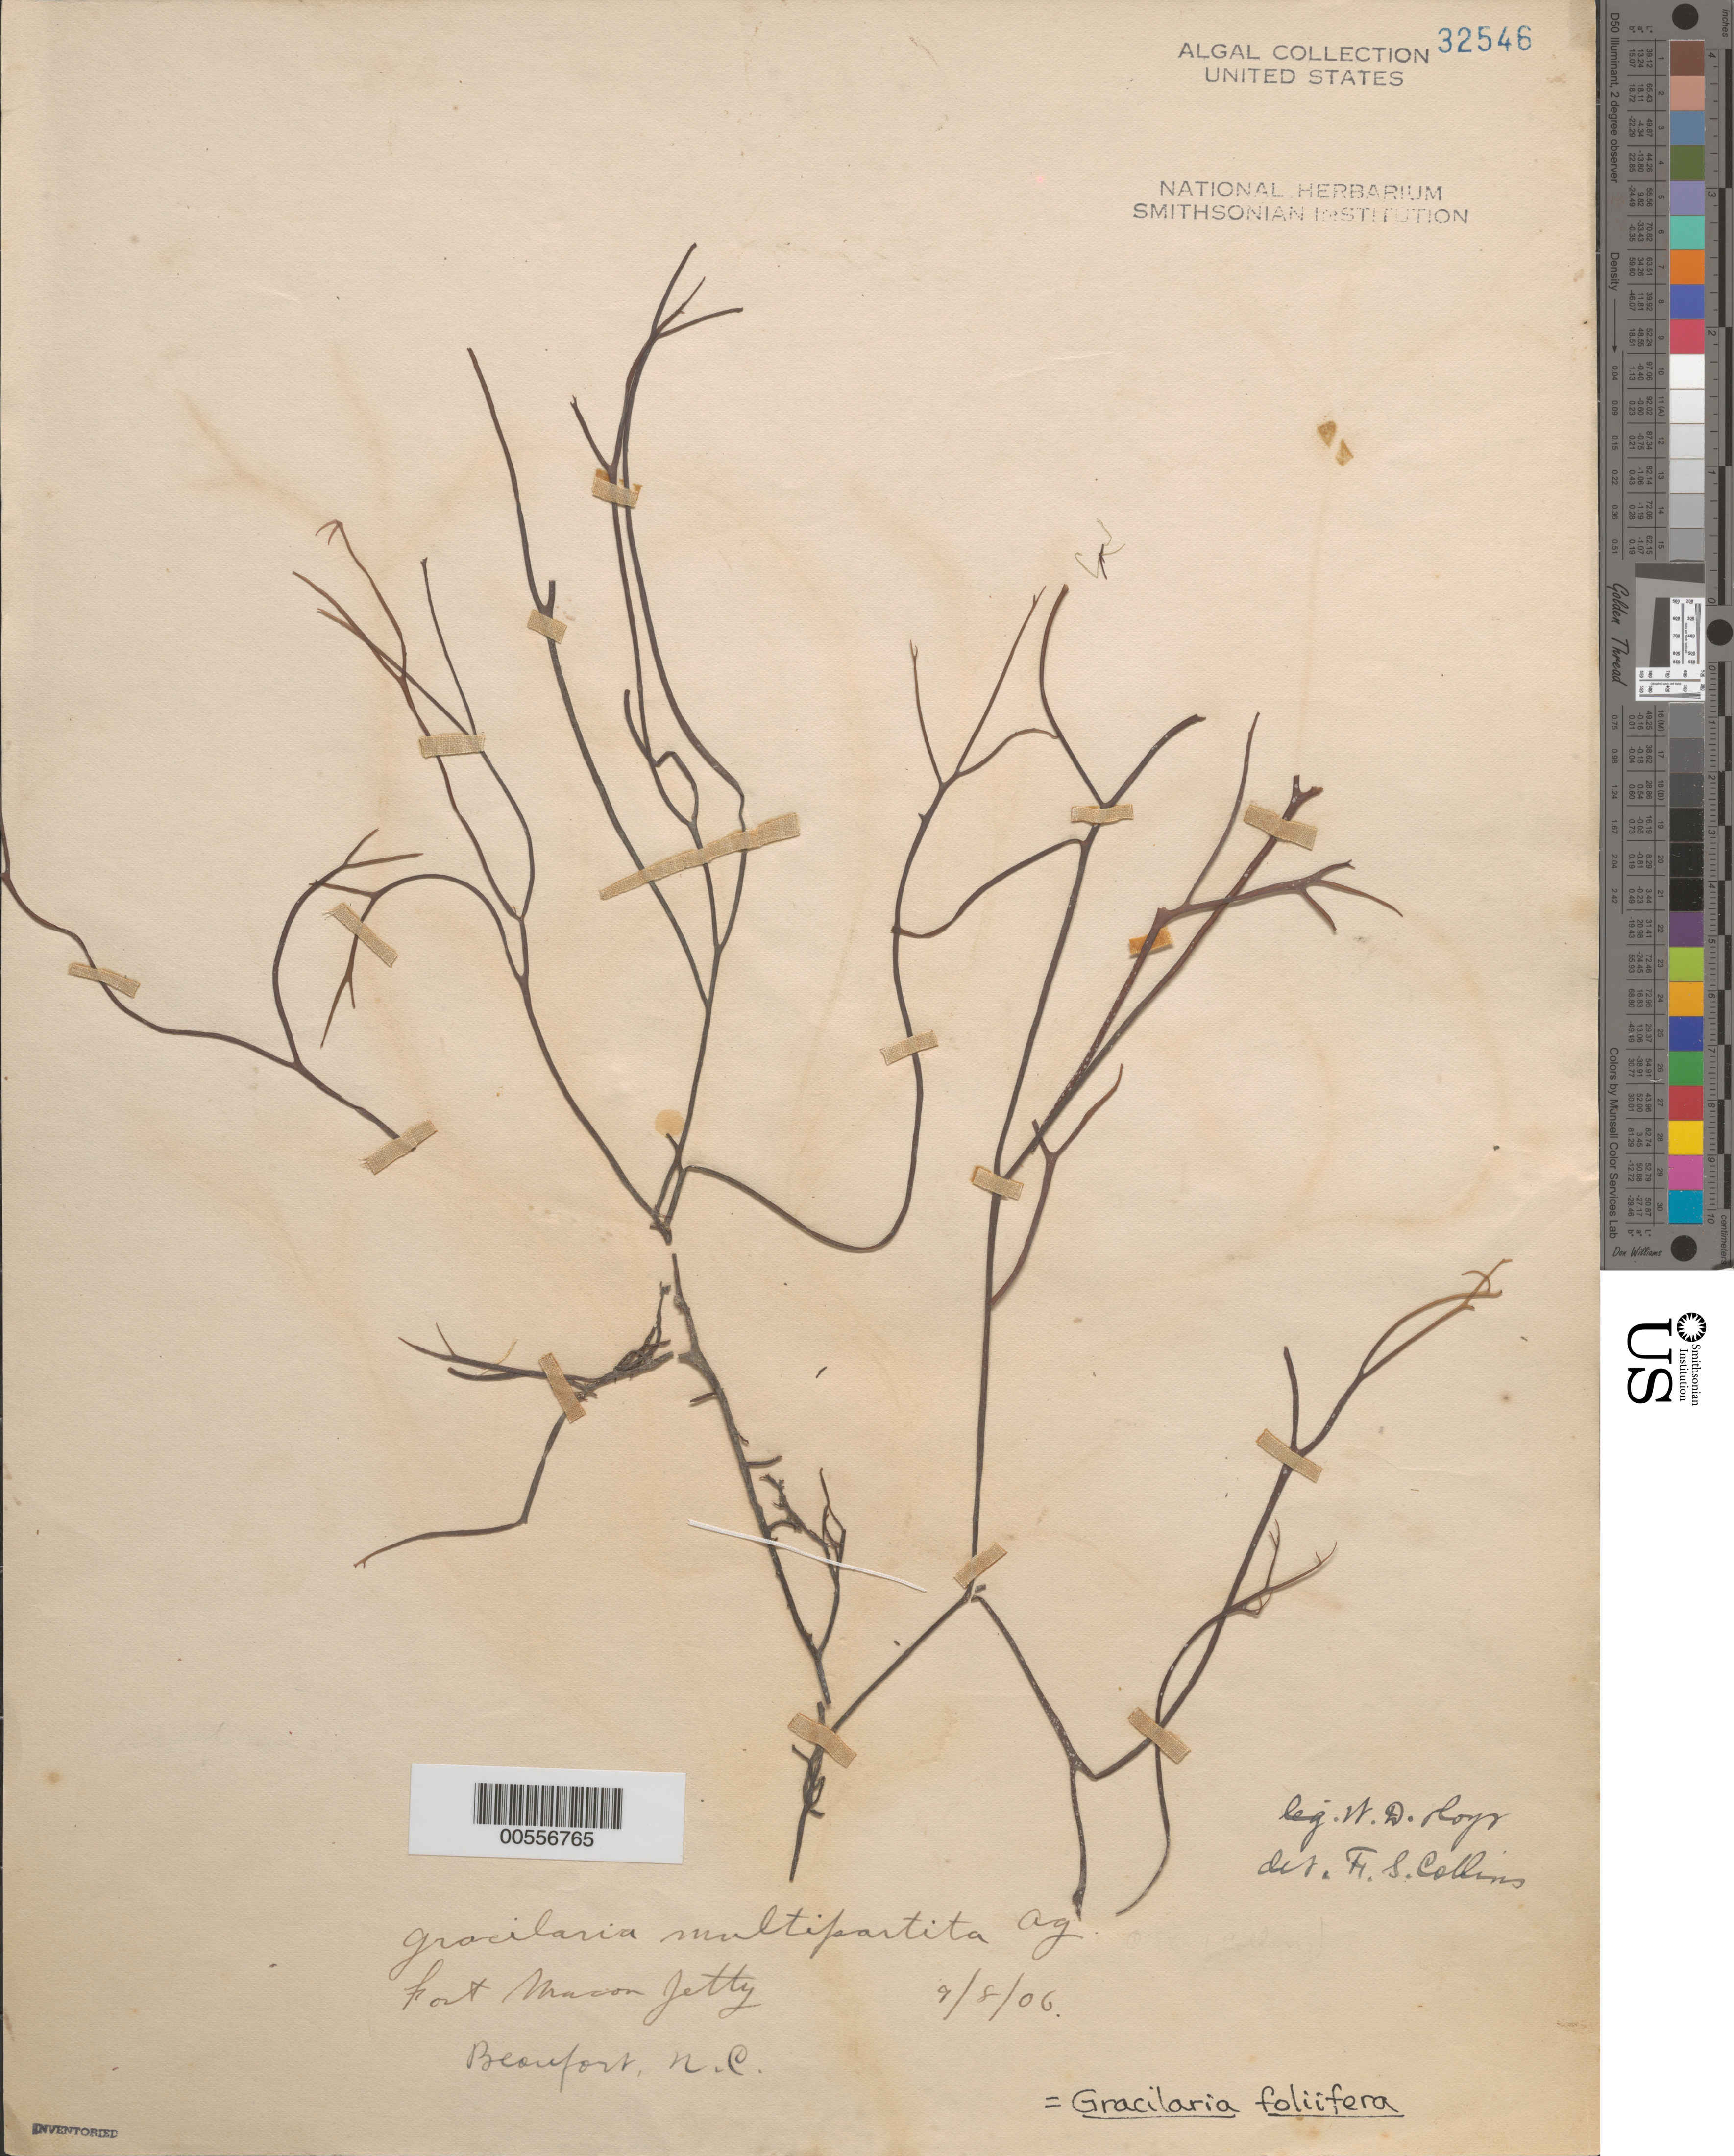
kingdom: Plantae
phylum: Rhodophyta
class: Florideophyceae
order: Gracilariales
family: Gracilariaceae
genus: Gracilaria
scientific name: Gracilaria foliifera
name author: (Forssk.) Børgesen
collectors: W. D. Hoyt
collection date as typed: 08 Sep 1906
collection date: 1906-09-08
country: United States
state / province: North Carolina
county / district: Carteret County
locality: Beaufort, Fort Macon jetty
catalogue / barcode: US 32546